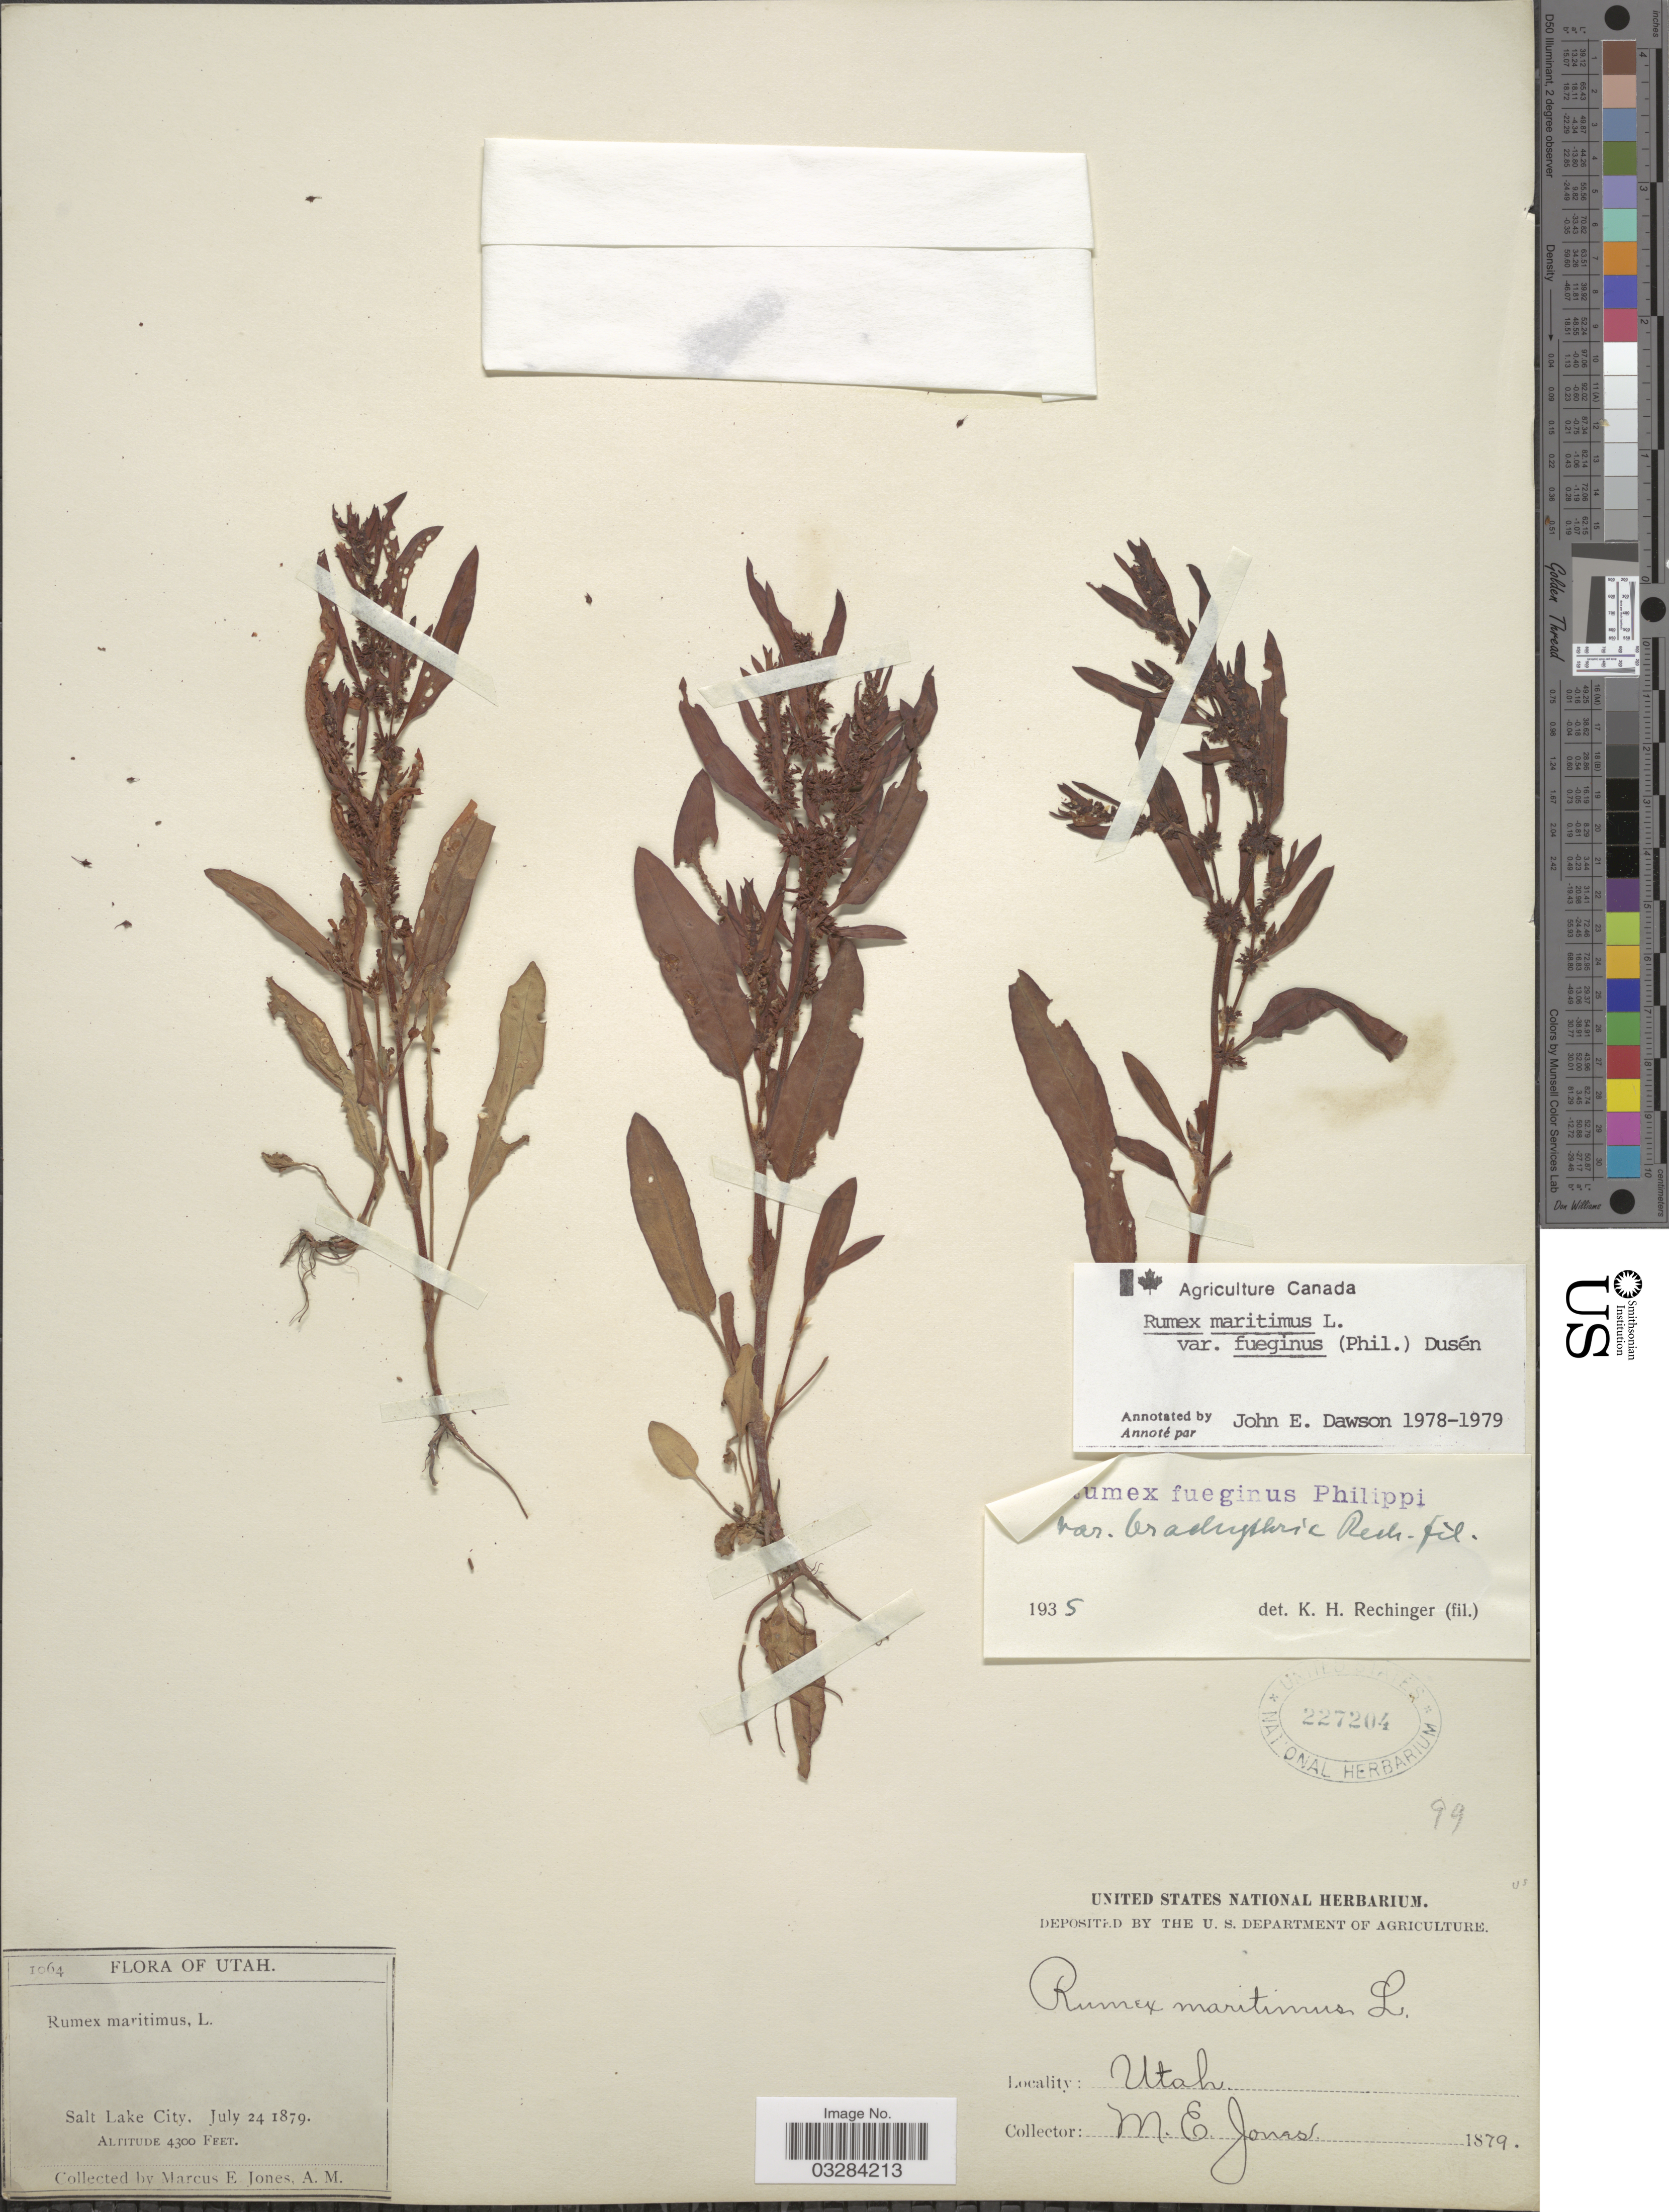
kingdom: Plantae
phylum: Tracheophyta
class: Magnoliopsida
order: Caryophyllales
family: Polygonaceae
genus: Rumex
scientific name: Rumex maritimus var. fueginus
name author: (Phil.) Dusén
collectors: M. E. Jones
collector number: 1064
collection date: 1879-07-24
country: United States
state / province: Utah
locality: Salt Lake City.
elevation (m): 1311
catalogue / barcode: US 227204